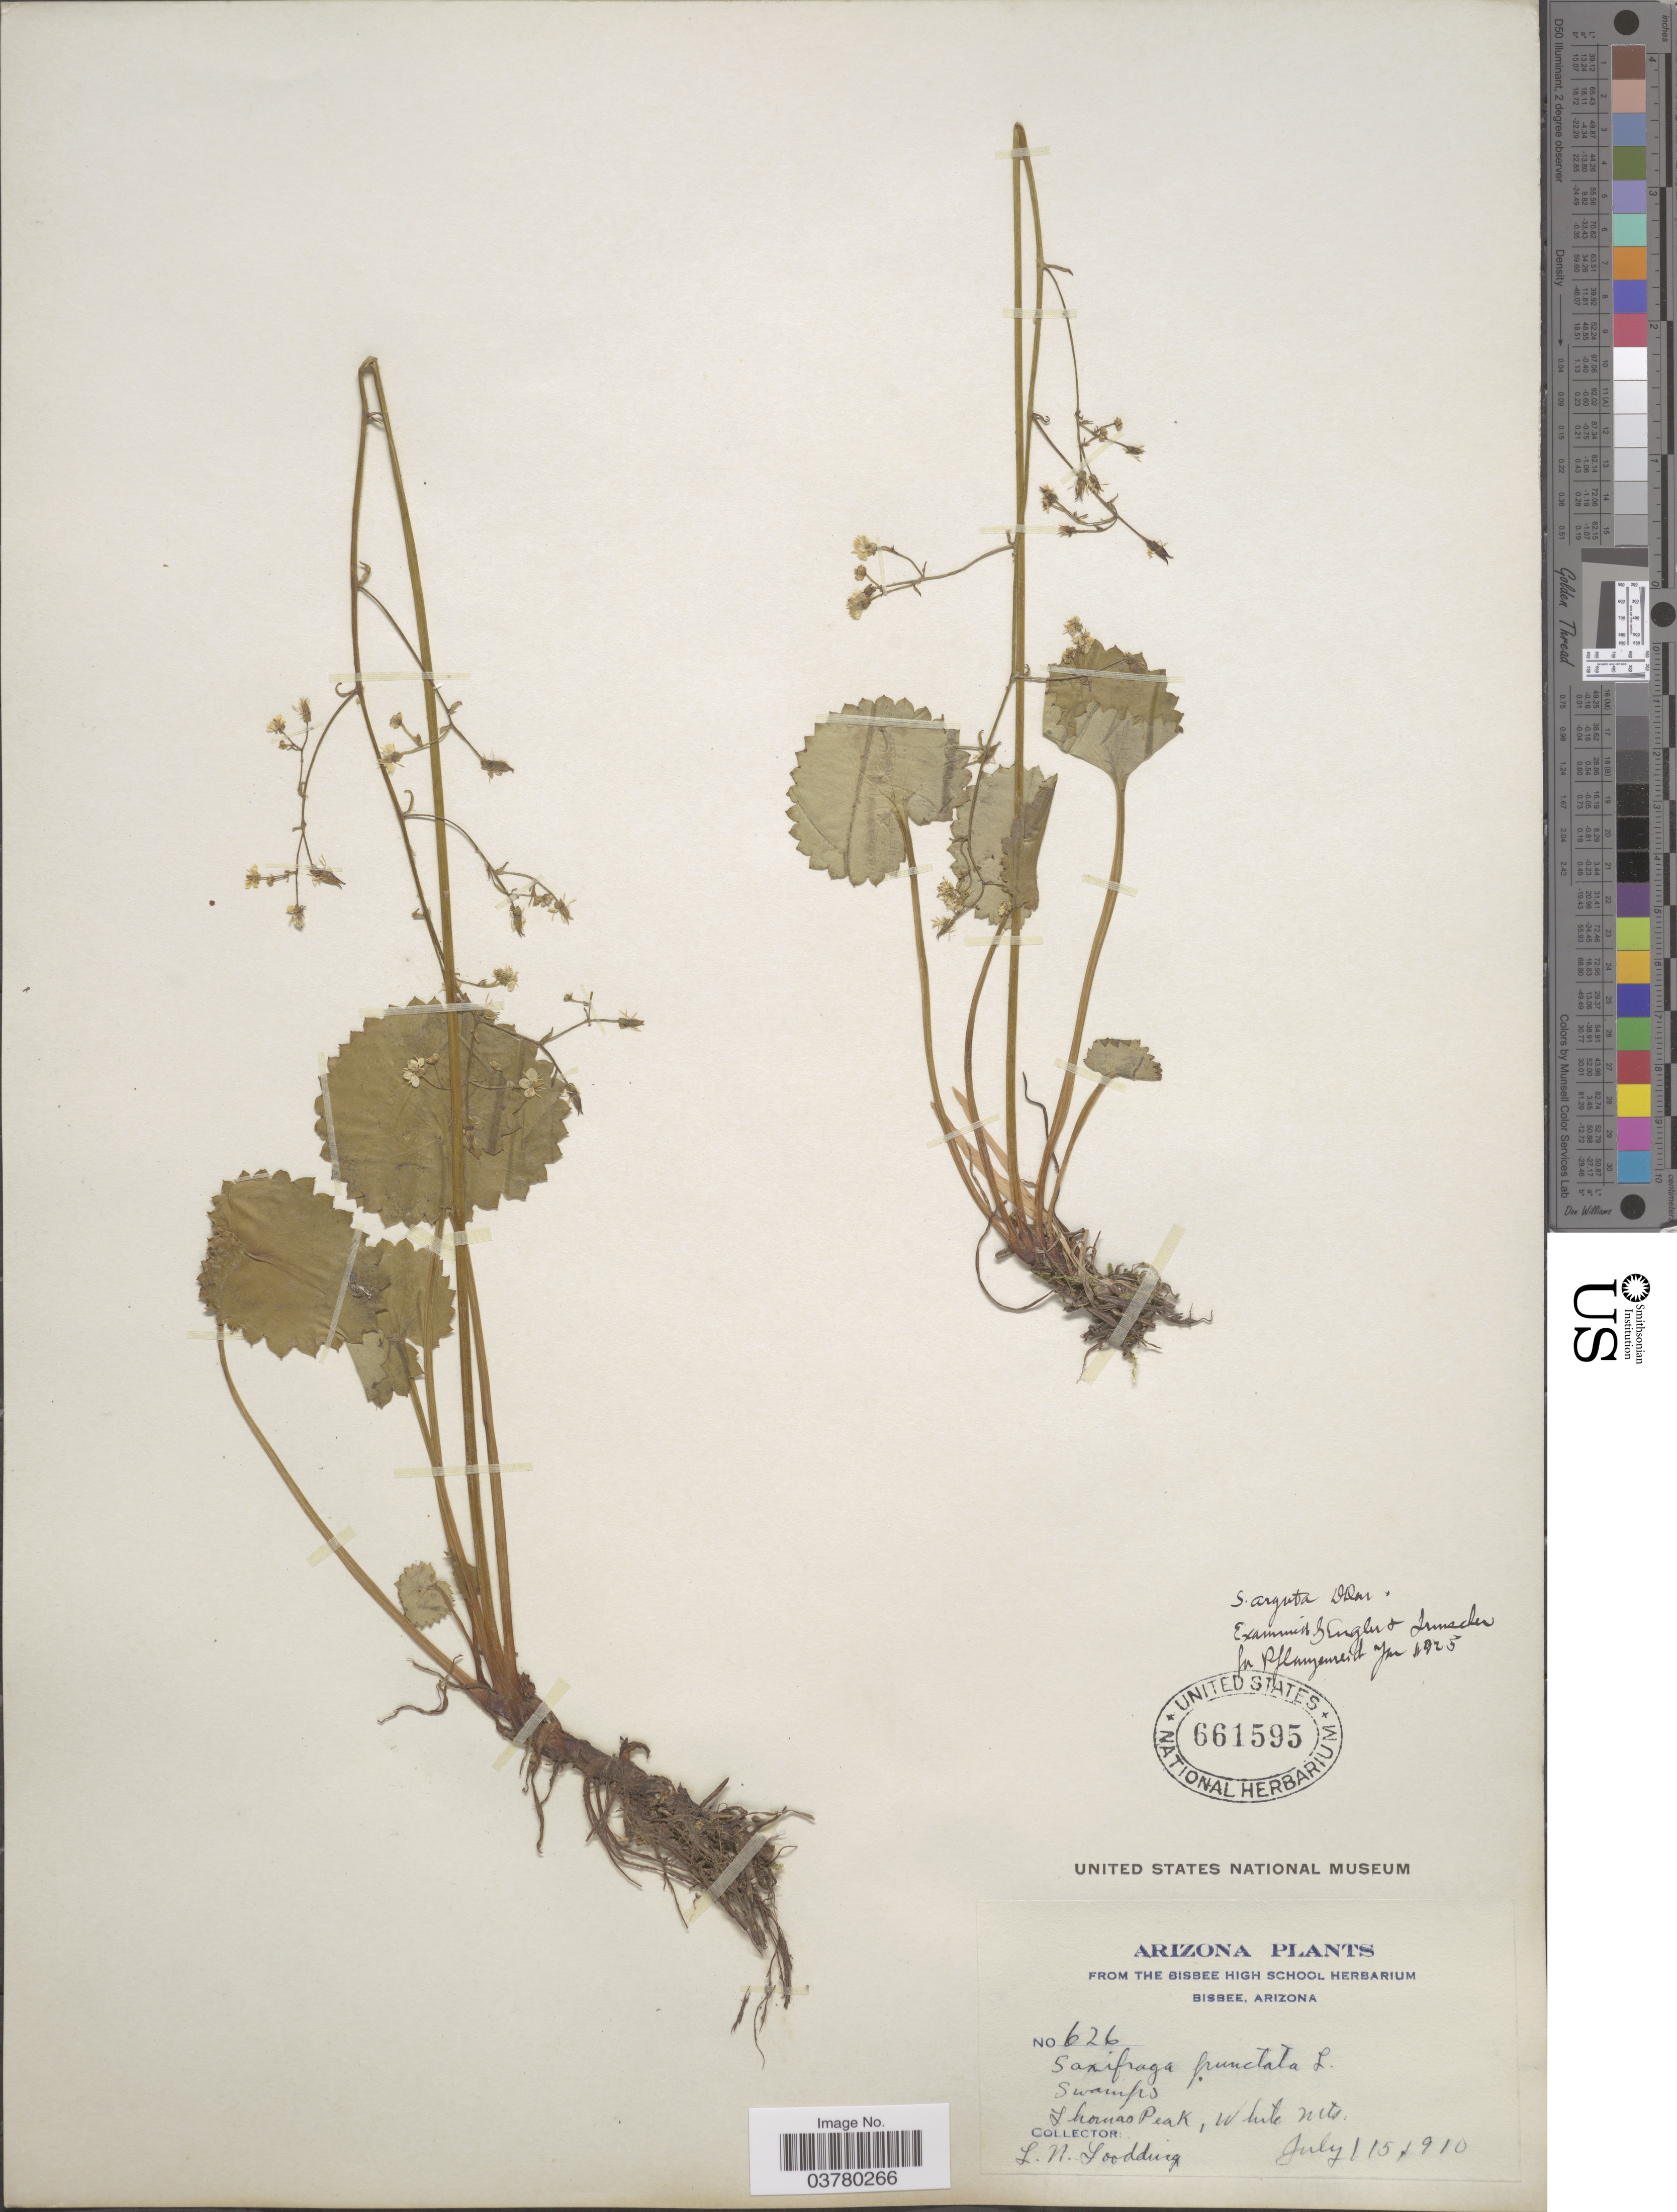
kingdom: Plantae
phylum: Tracheophyta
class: Magnoliopsida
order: Saxifragales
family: Saxifragaceae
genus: Micranthes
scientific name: Micranthes odontoloma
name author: (Piper) A. Heller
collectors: L. N. Goodding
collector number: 626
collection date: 1910-07-15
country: United States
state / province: Arizona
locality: Thomas Peak, White Mts.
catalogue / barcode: US 661595